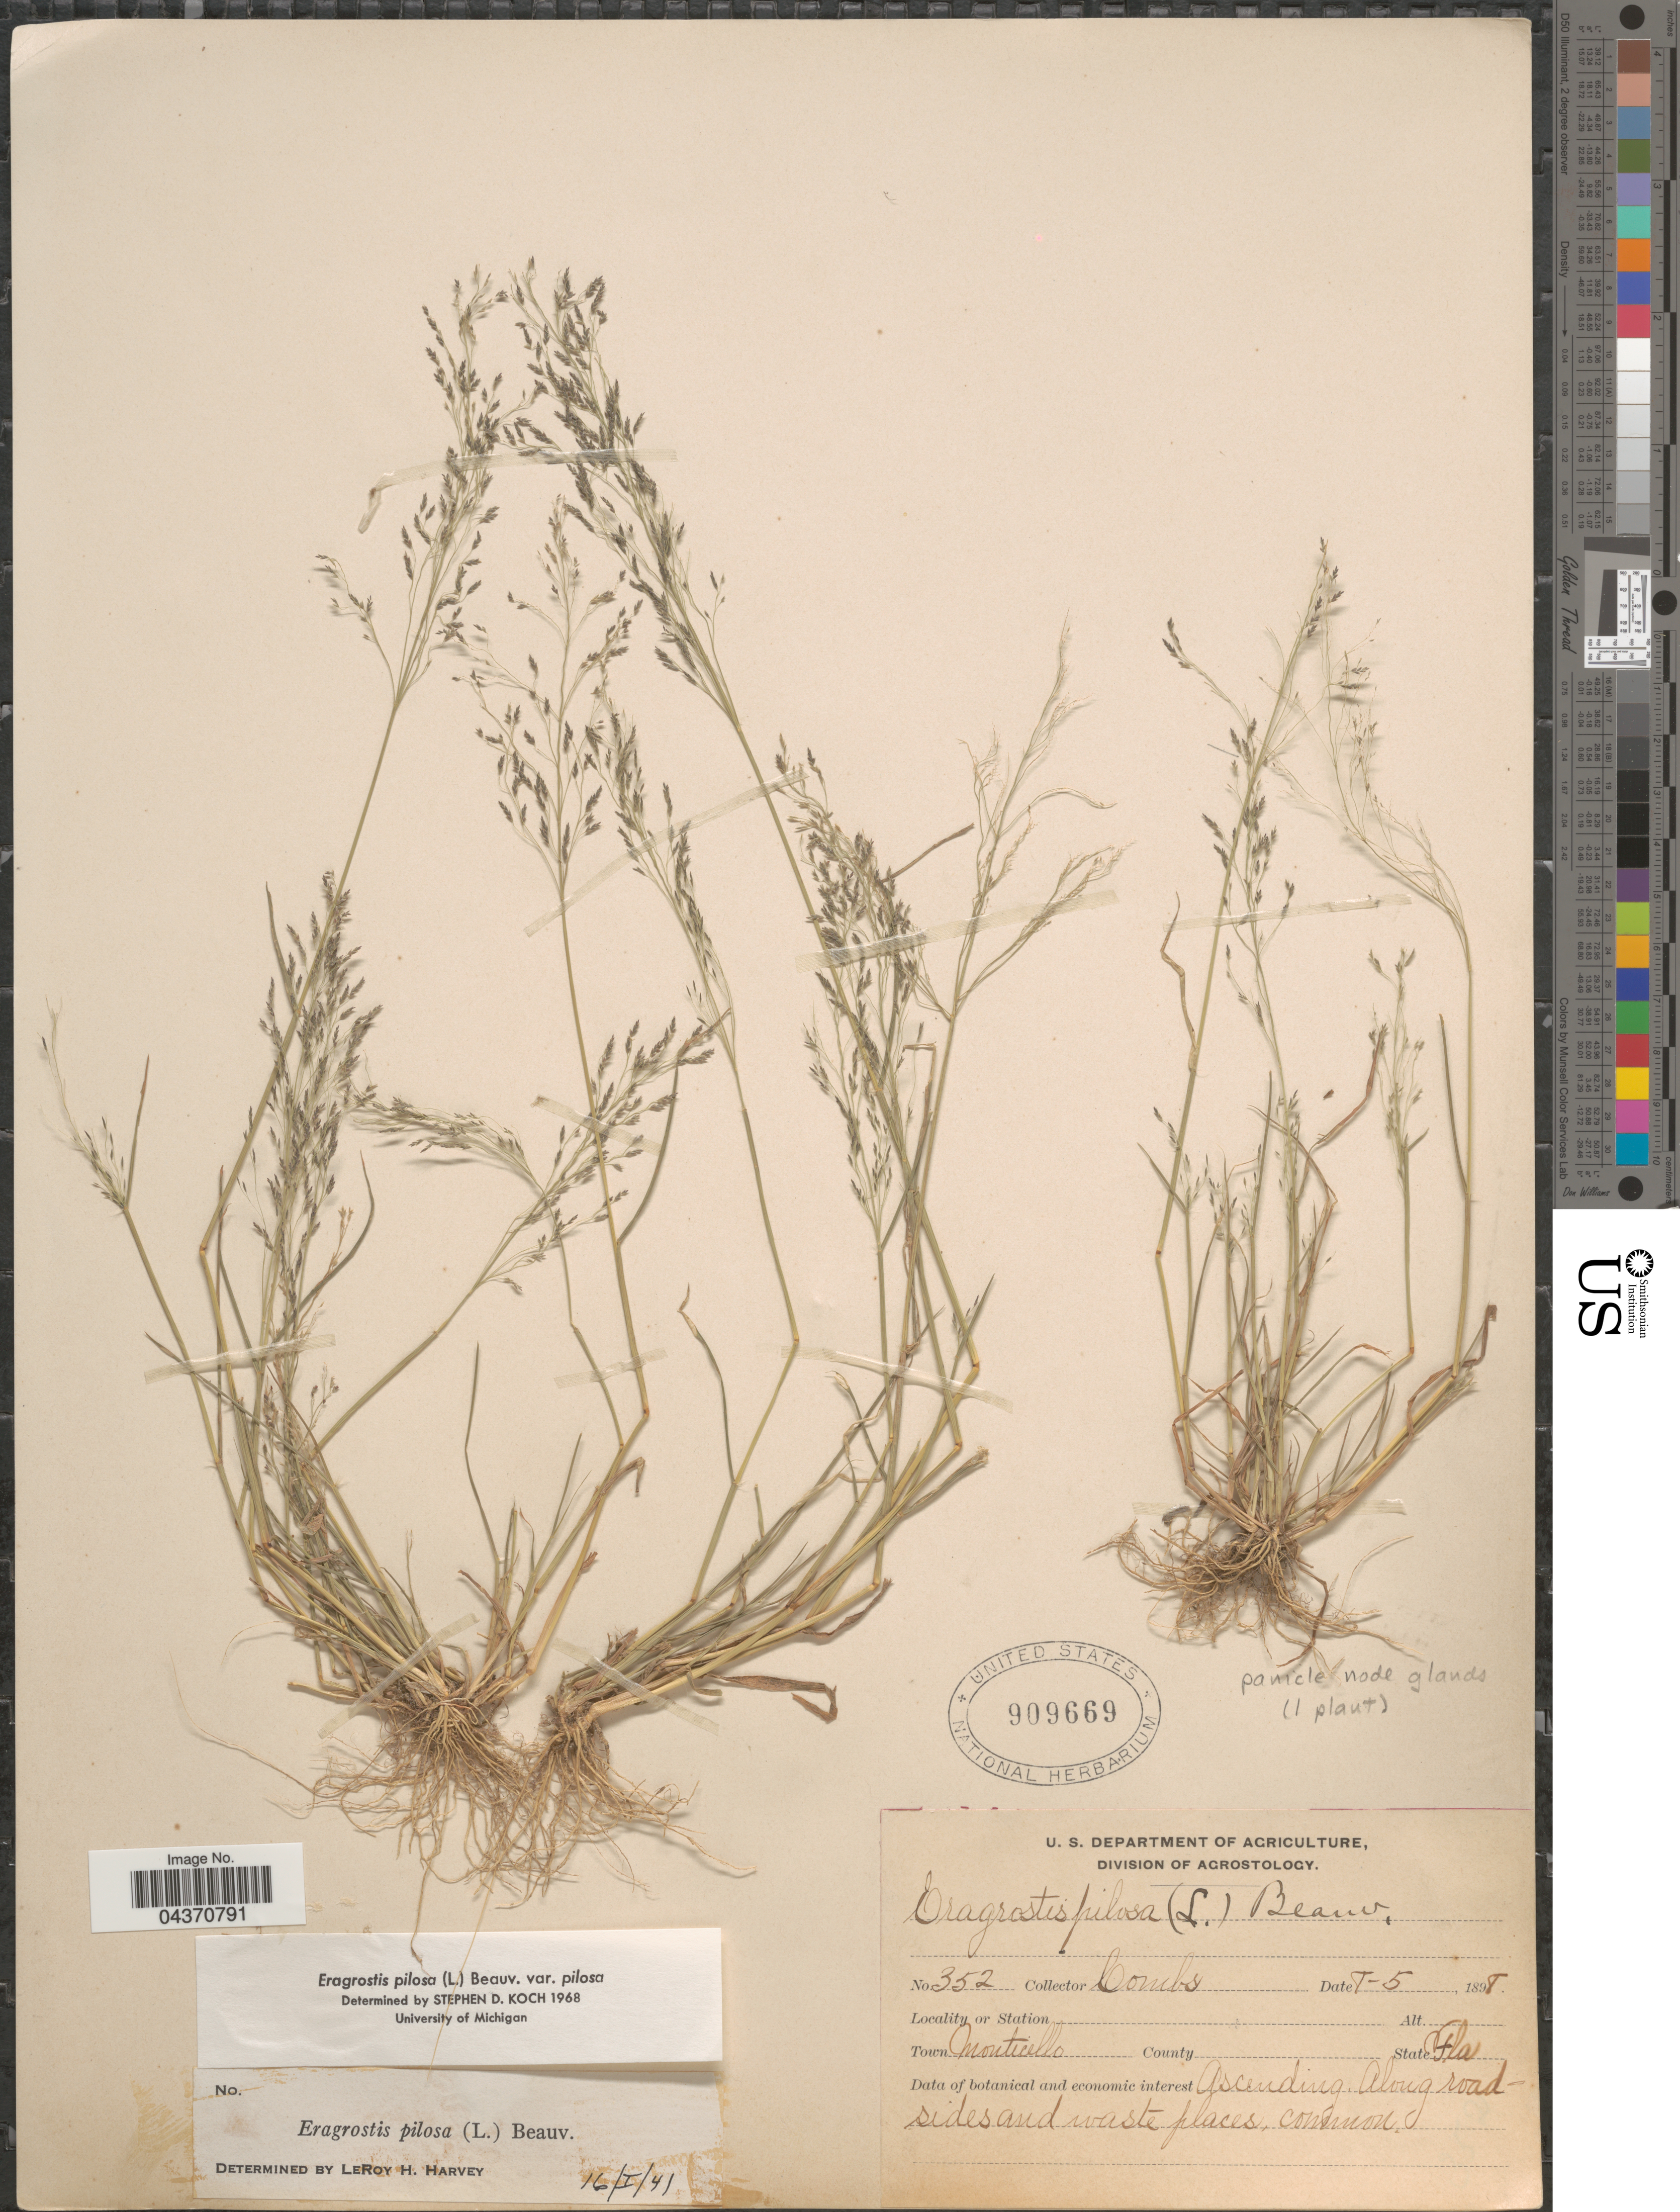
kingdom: Plantae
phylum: Tracheophyta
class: Liliopsida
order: Poales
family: Poaceae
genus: Eragrostis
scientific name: Eragrostis pilosa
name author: (L.) P. Beauv.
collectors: -. Combs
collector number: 352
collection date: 1898-08-05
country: United States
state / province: Florida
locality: Town Monticello.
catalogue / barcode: US 909669